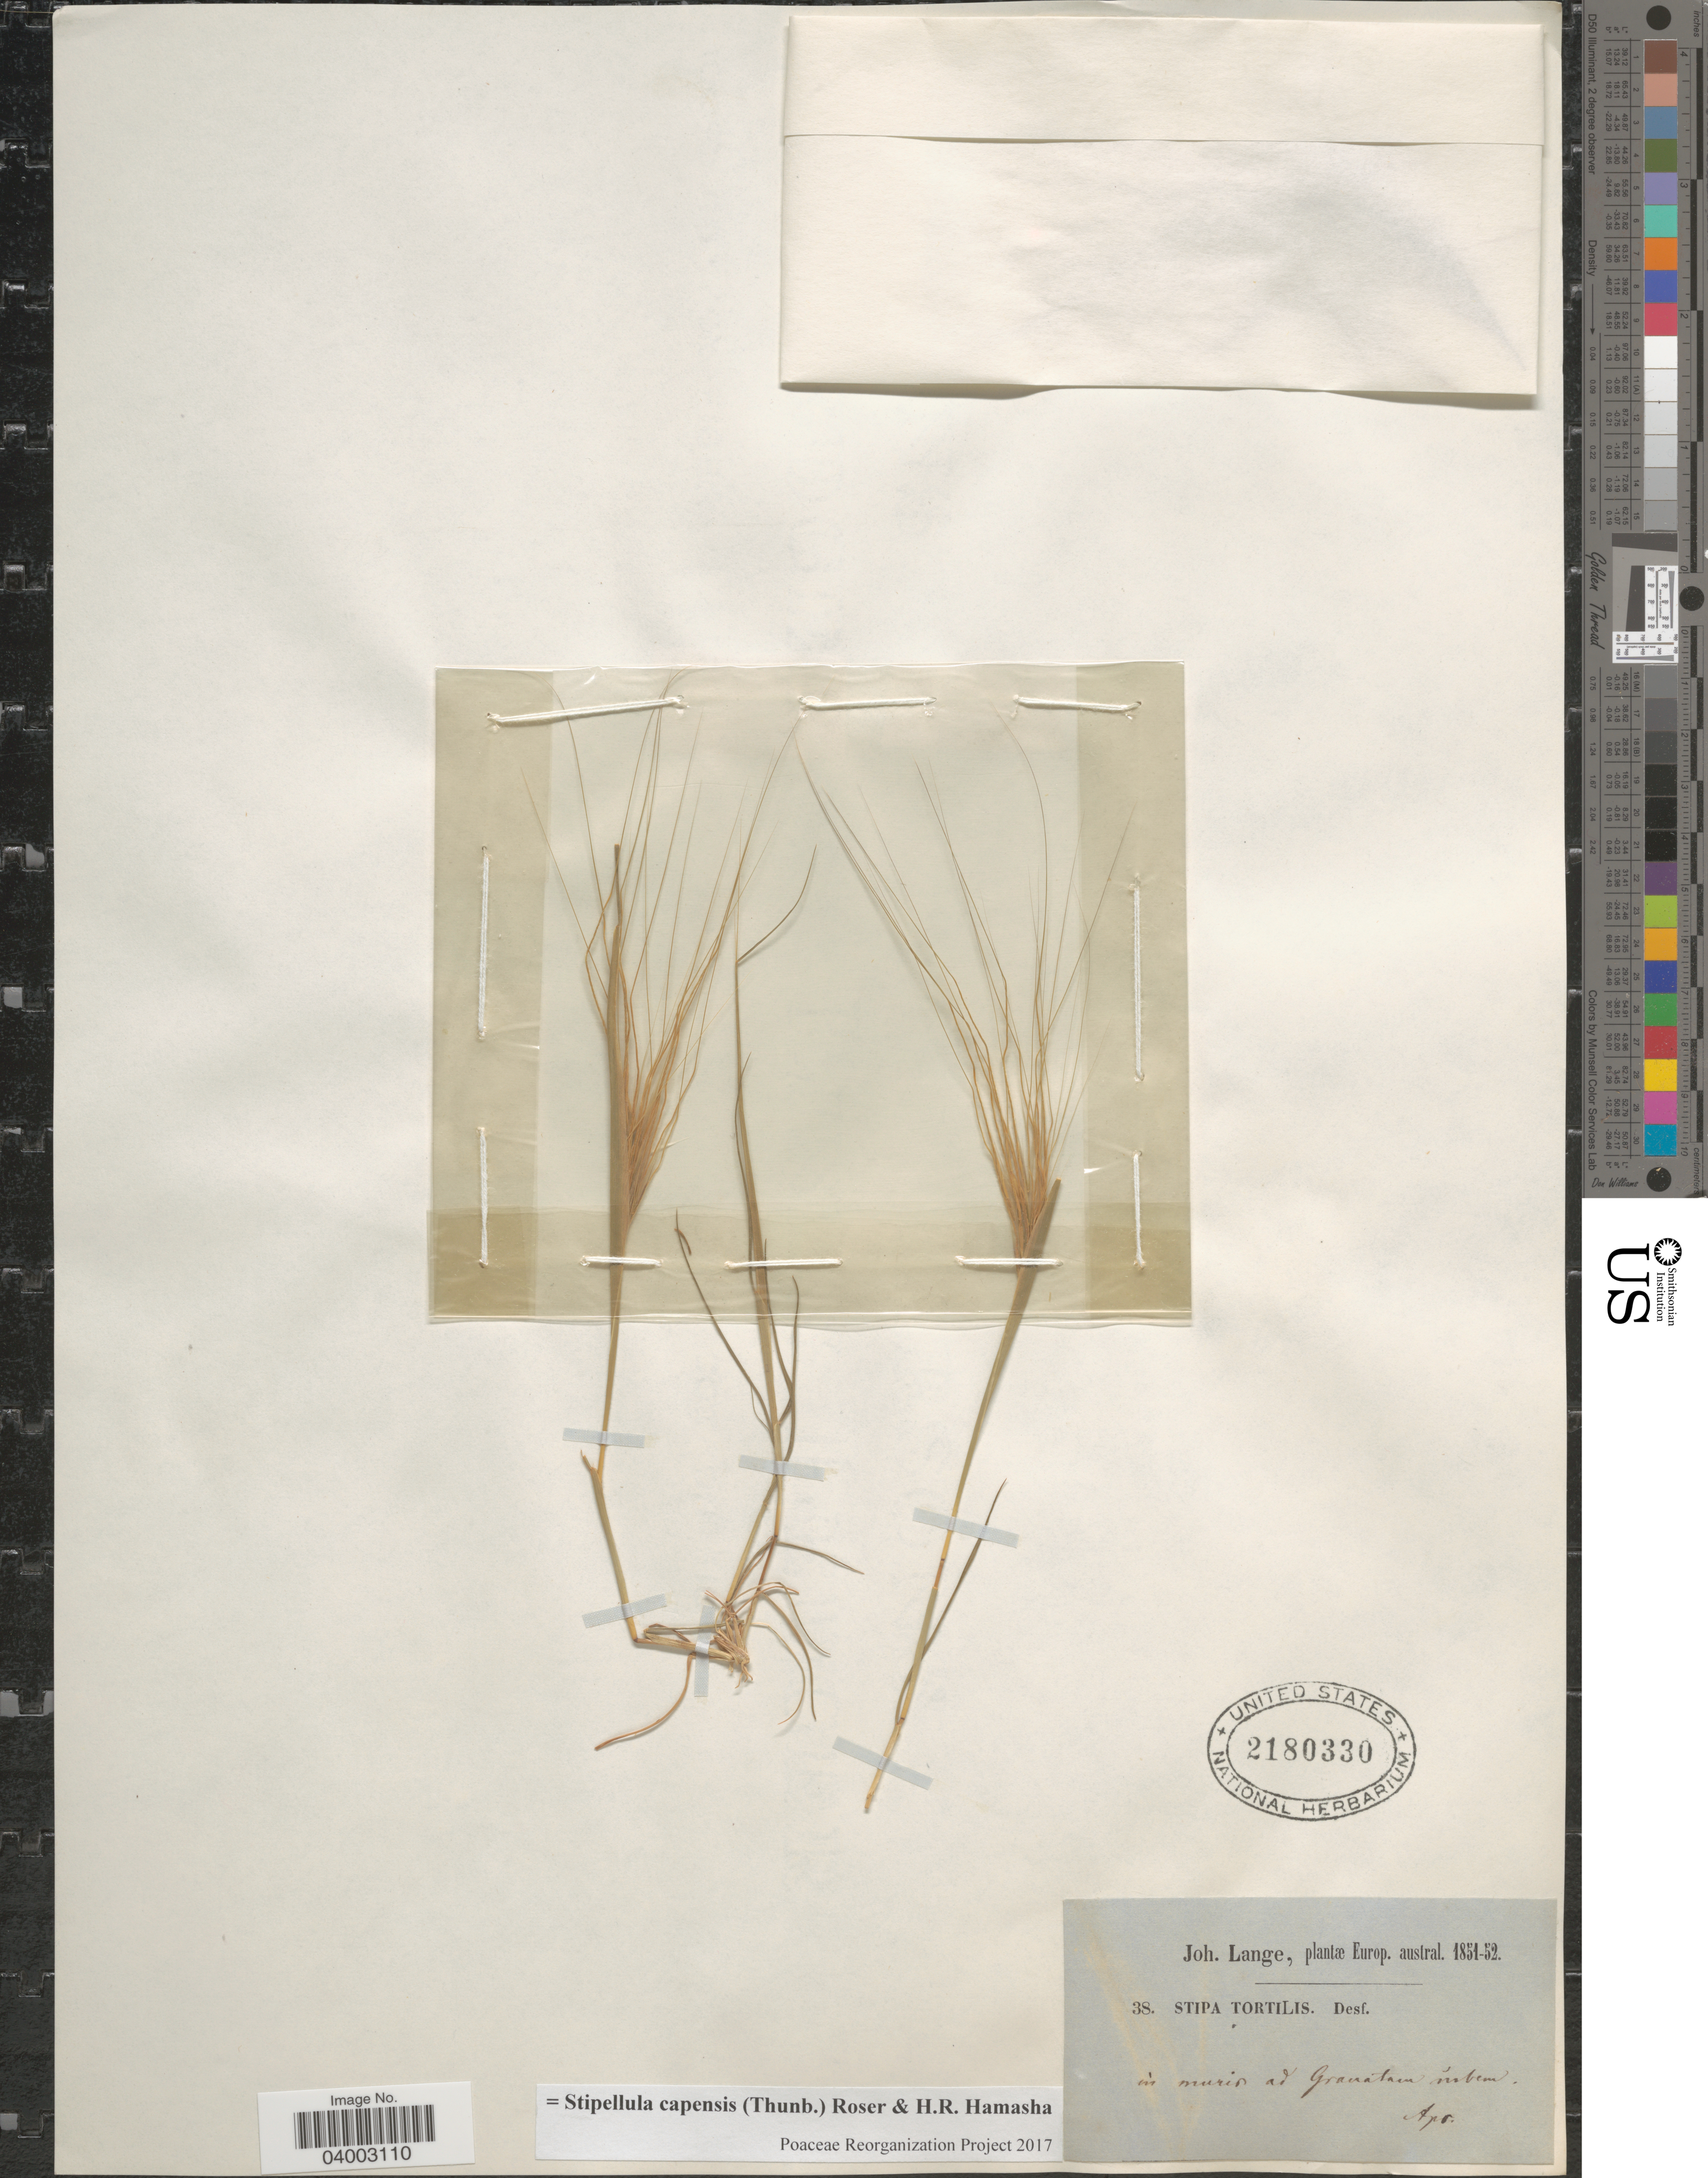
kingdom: Plantae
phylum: Tracheophyta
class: Liliopsida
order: Poales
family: Poaceae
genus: Stipellula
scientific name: Stipellula capensis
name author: (Thunb.) Röser & H. R. Hamasha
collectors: J. M. C. Lange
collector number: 38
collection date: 1851-04/1852-04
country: Spain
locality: Europ. austral. In muris ad Granatam ŭrbem.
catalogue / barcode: US 2180330